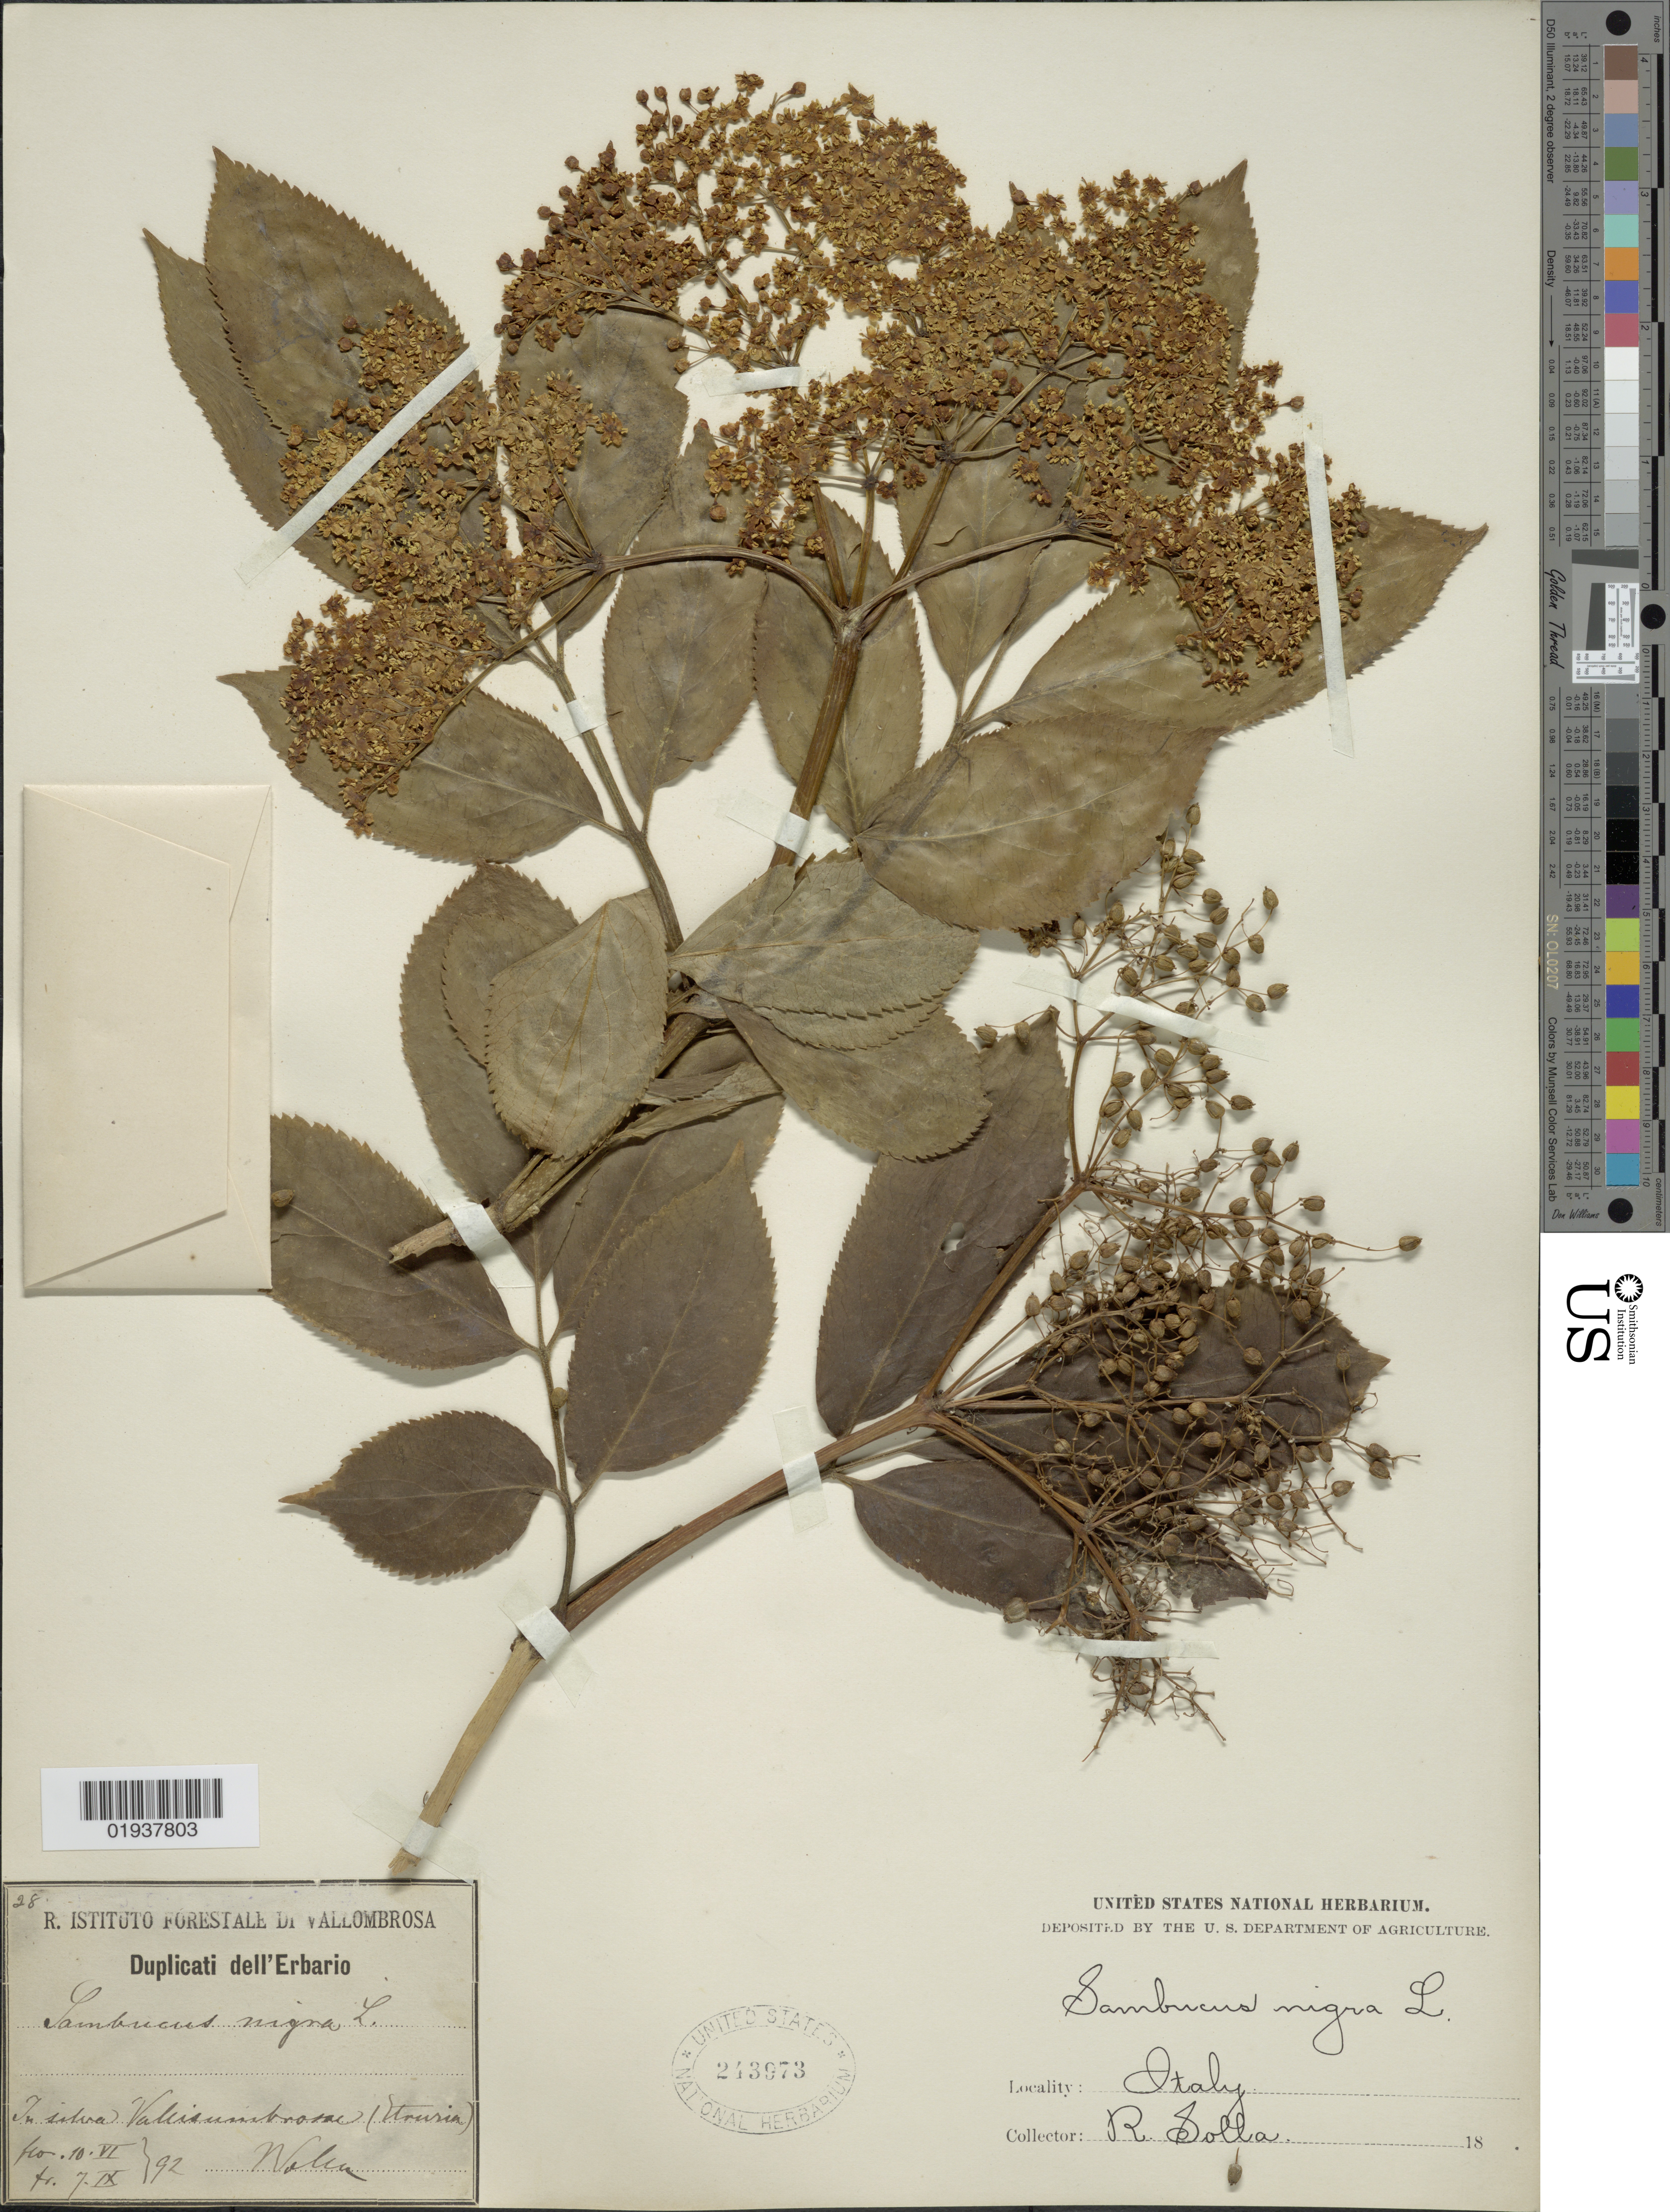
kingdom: Plantae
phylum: Tracheophyta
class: Magnoliopsida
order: Dipsacales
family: Viburnaceae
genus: Sambucus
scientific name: Sambucus nigra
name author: L.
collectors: R. Solla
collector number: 28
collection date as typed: Transcribed d/m/y: 10/6/92 to 7/9/92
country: Italy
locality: In silva Valusumbrom [interpreted] (Itruria [interpreted]) Walia [interpreted].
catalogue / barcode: US 243973